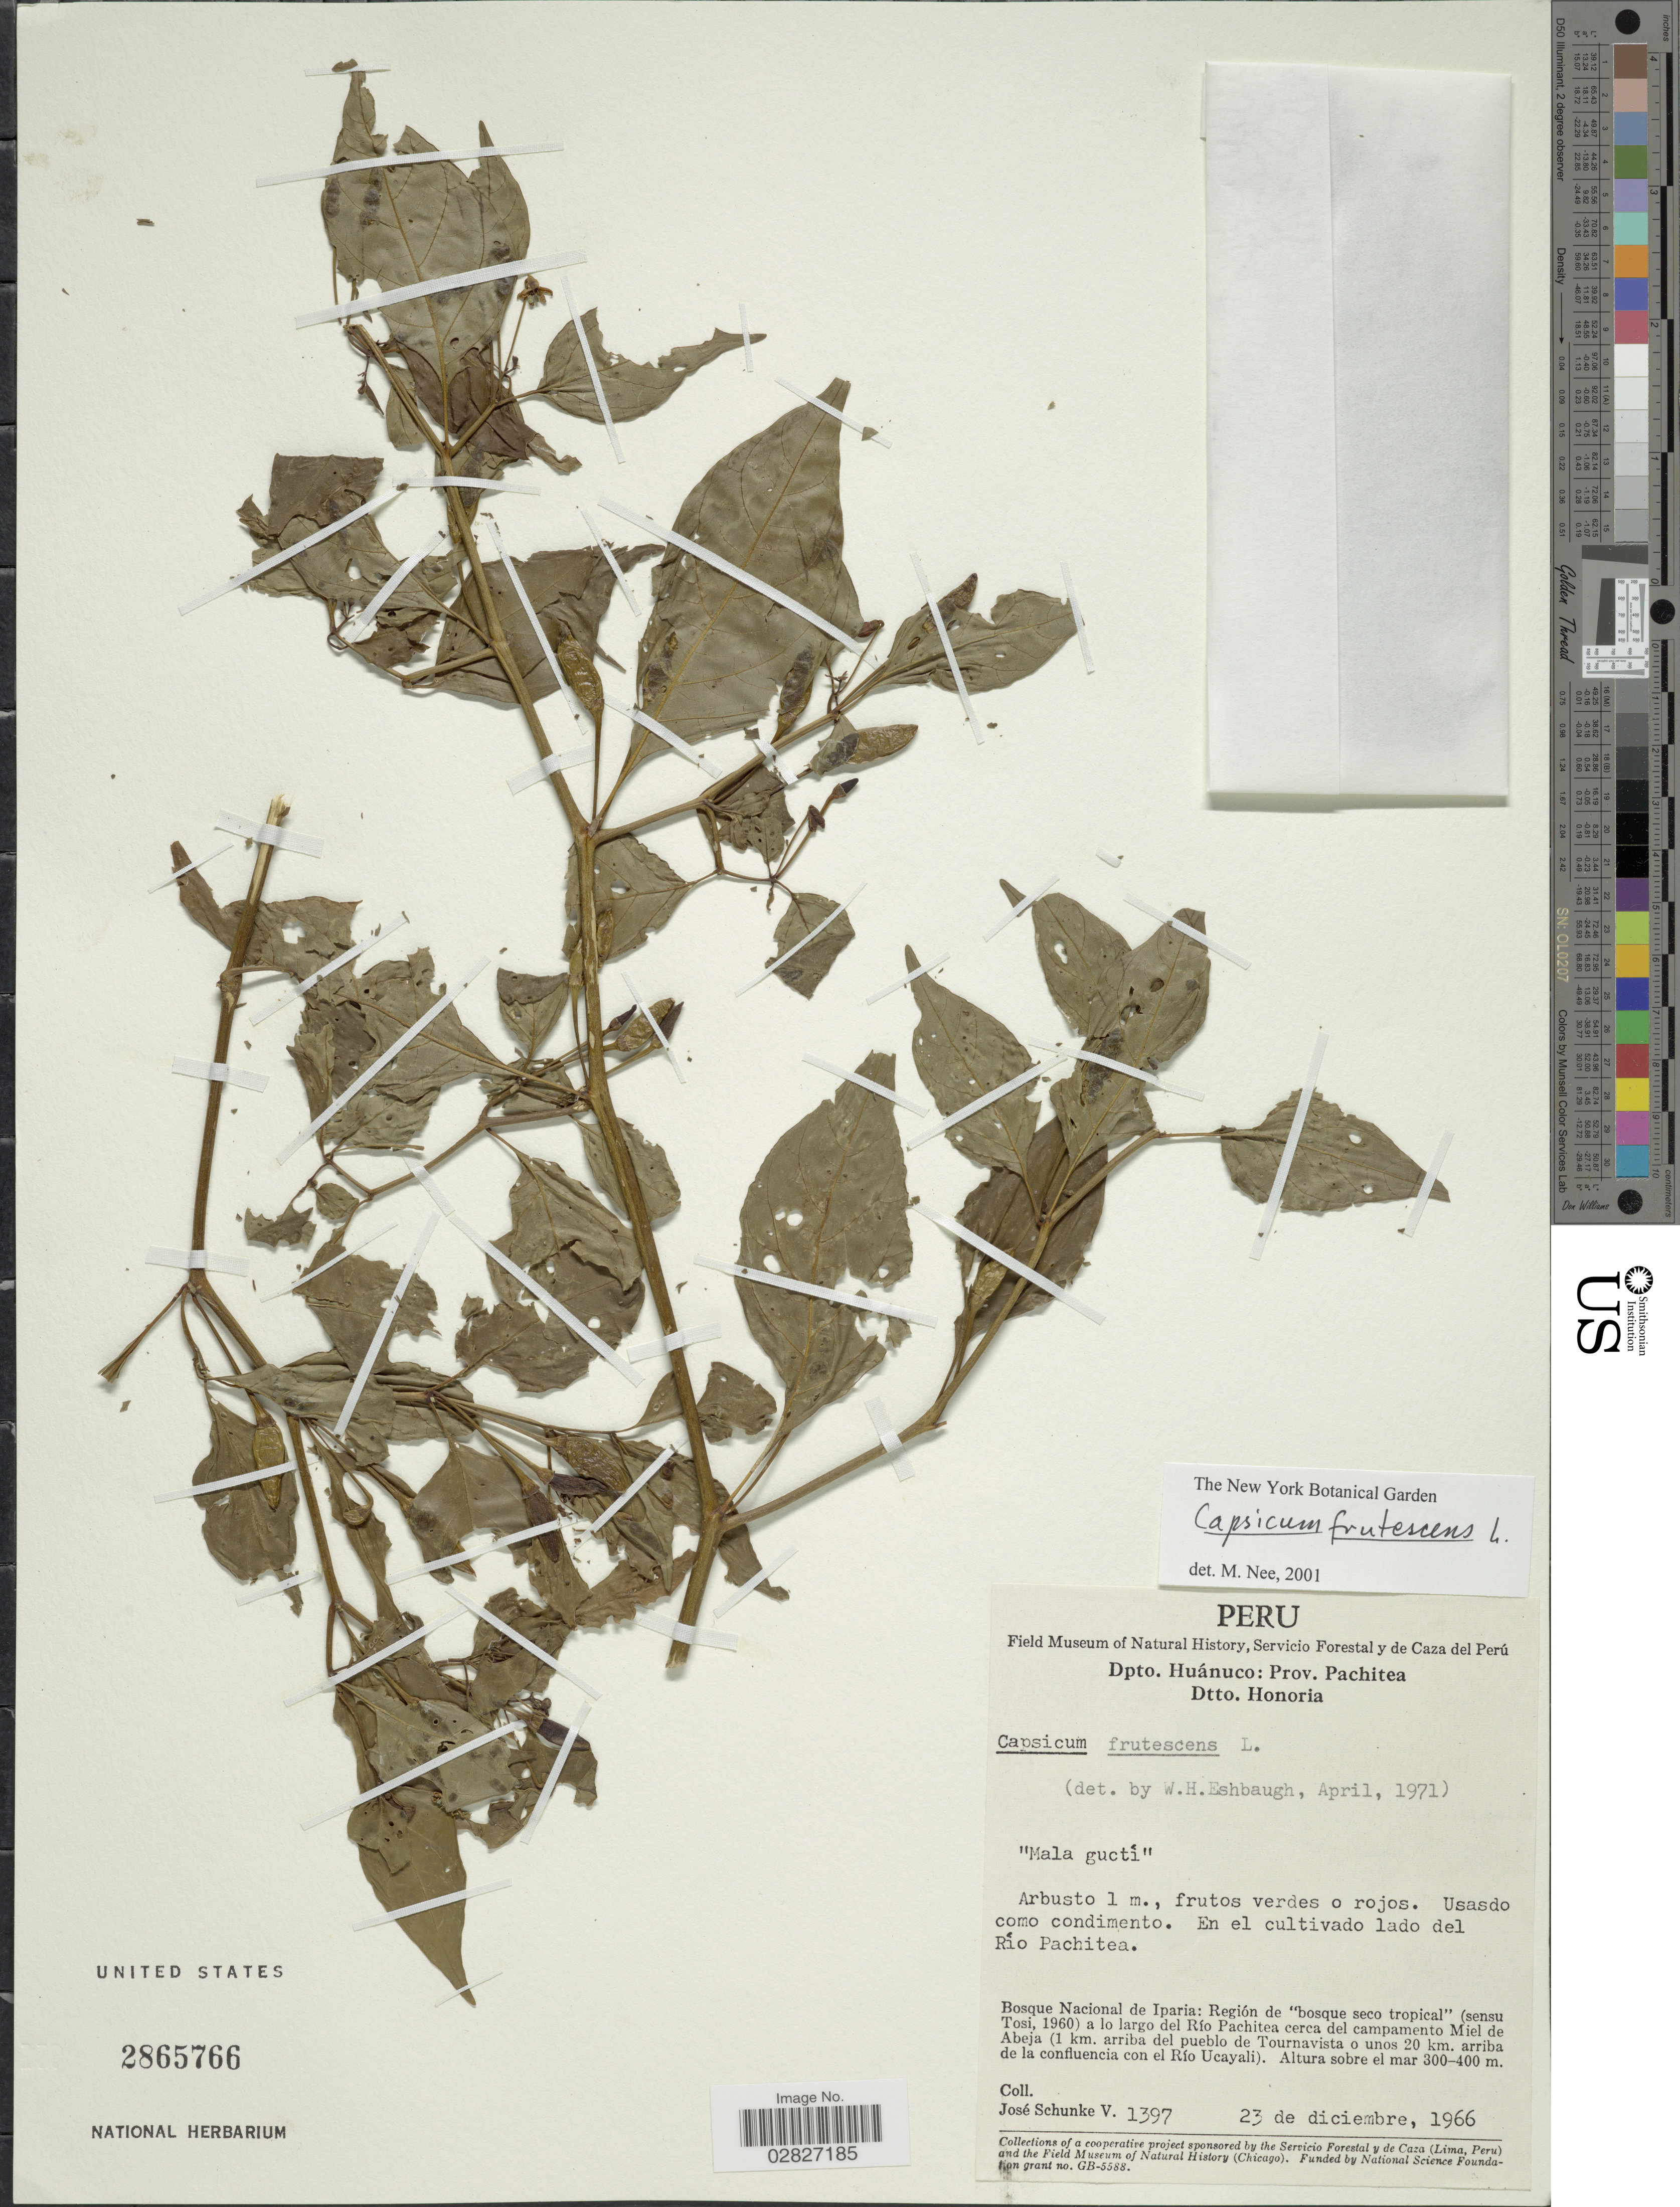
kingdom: Plantae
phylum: Tracheophyta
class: Magnoliopsida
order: Solanales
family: Solanaceae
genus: Capsicum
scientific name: Capsicum frutescens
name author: L.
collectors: J. Schunke Vigo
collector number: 1397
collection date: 1966-12-23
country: Peru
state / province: Huánuco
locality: Dpto. Huánuco, Prov. Pachitea, Dtto. Honoria, En el cultivado lado del Río Pachitea, Bosque Nacional de Iparia, Región de bosque seco tropical (sensu Tosi, 1960) a lo largo del Río Pachitea cerca del campamento Miel de Abeja (1 km. arriba del pueblo de Tournavista o unos 20 km. arriba de la confluencia con el Río Ucayali).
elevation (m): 300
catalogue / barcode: US 2865766